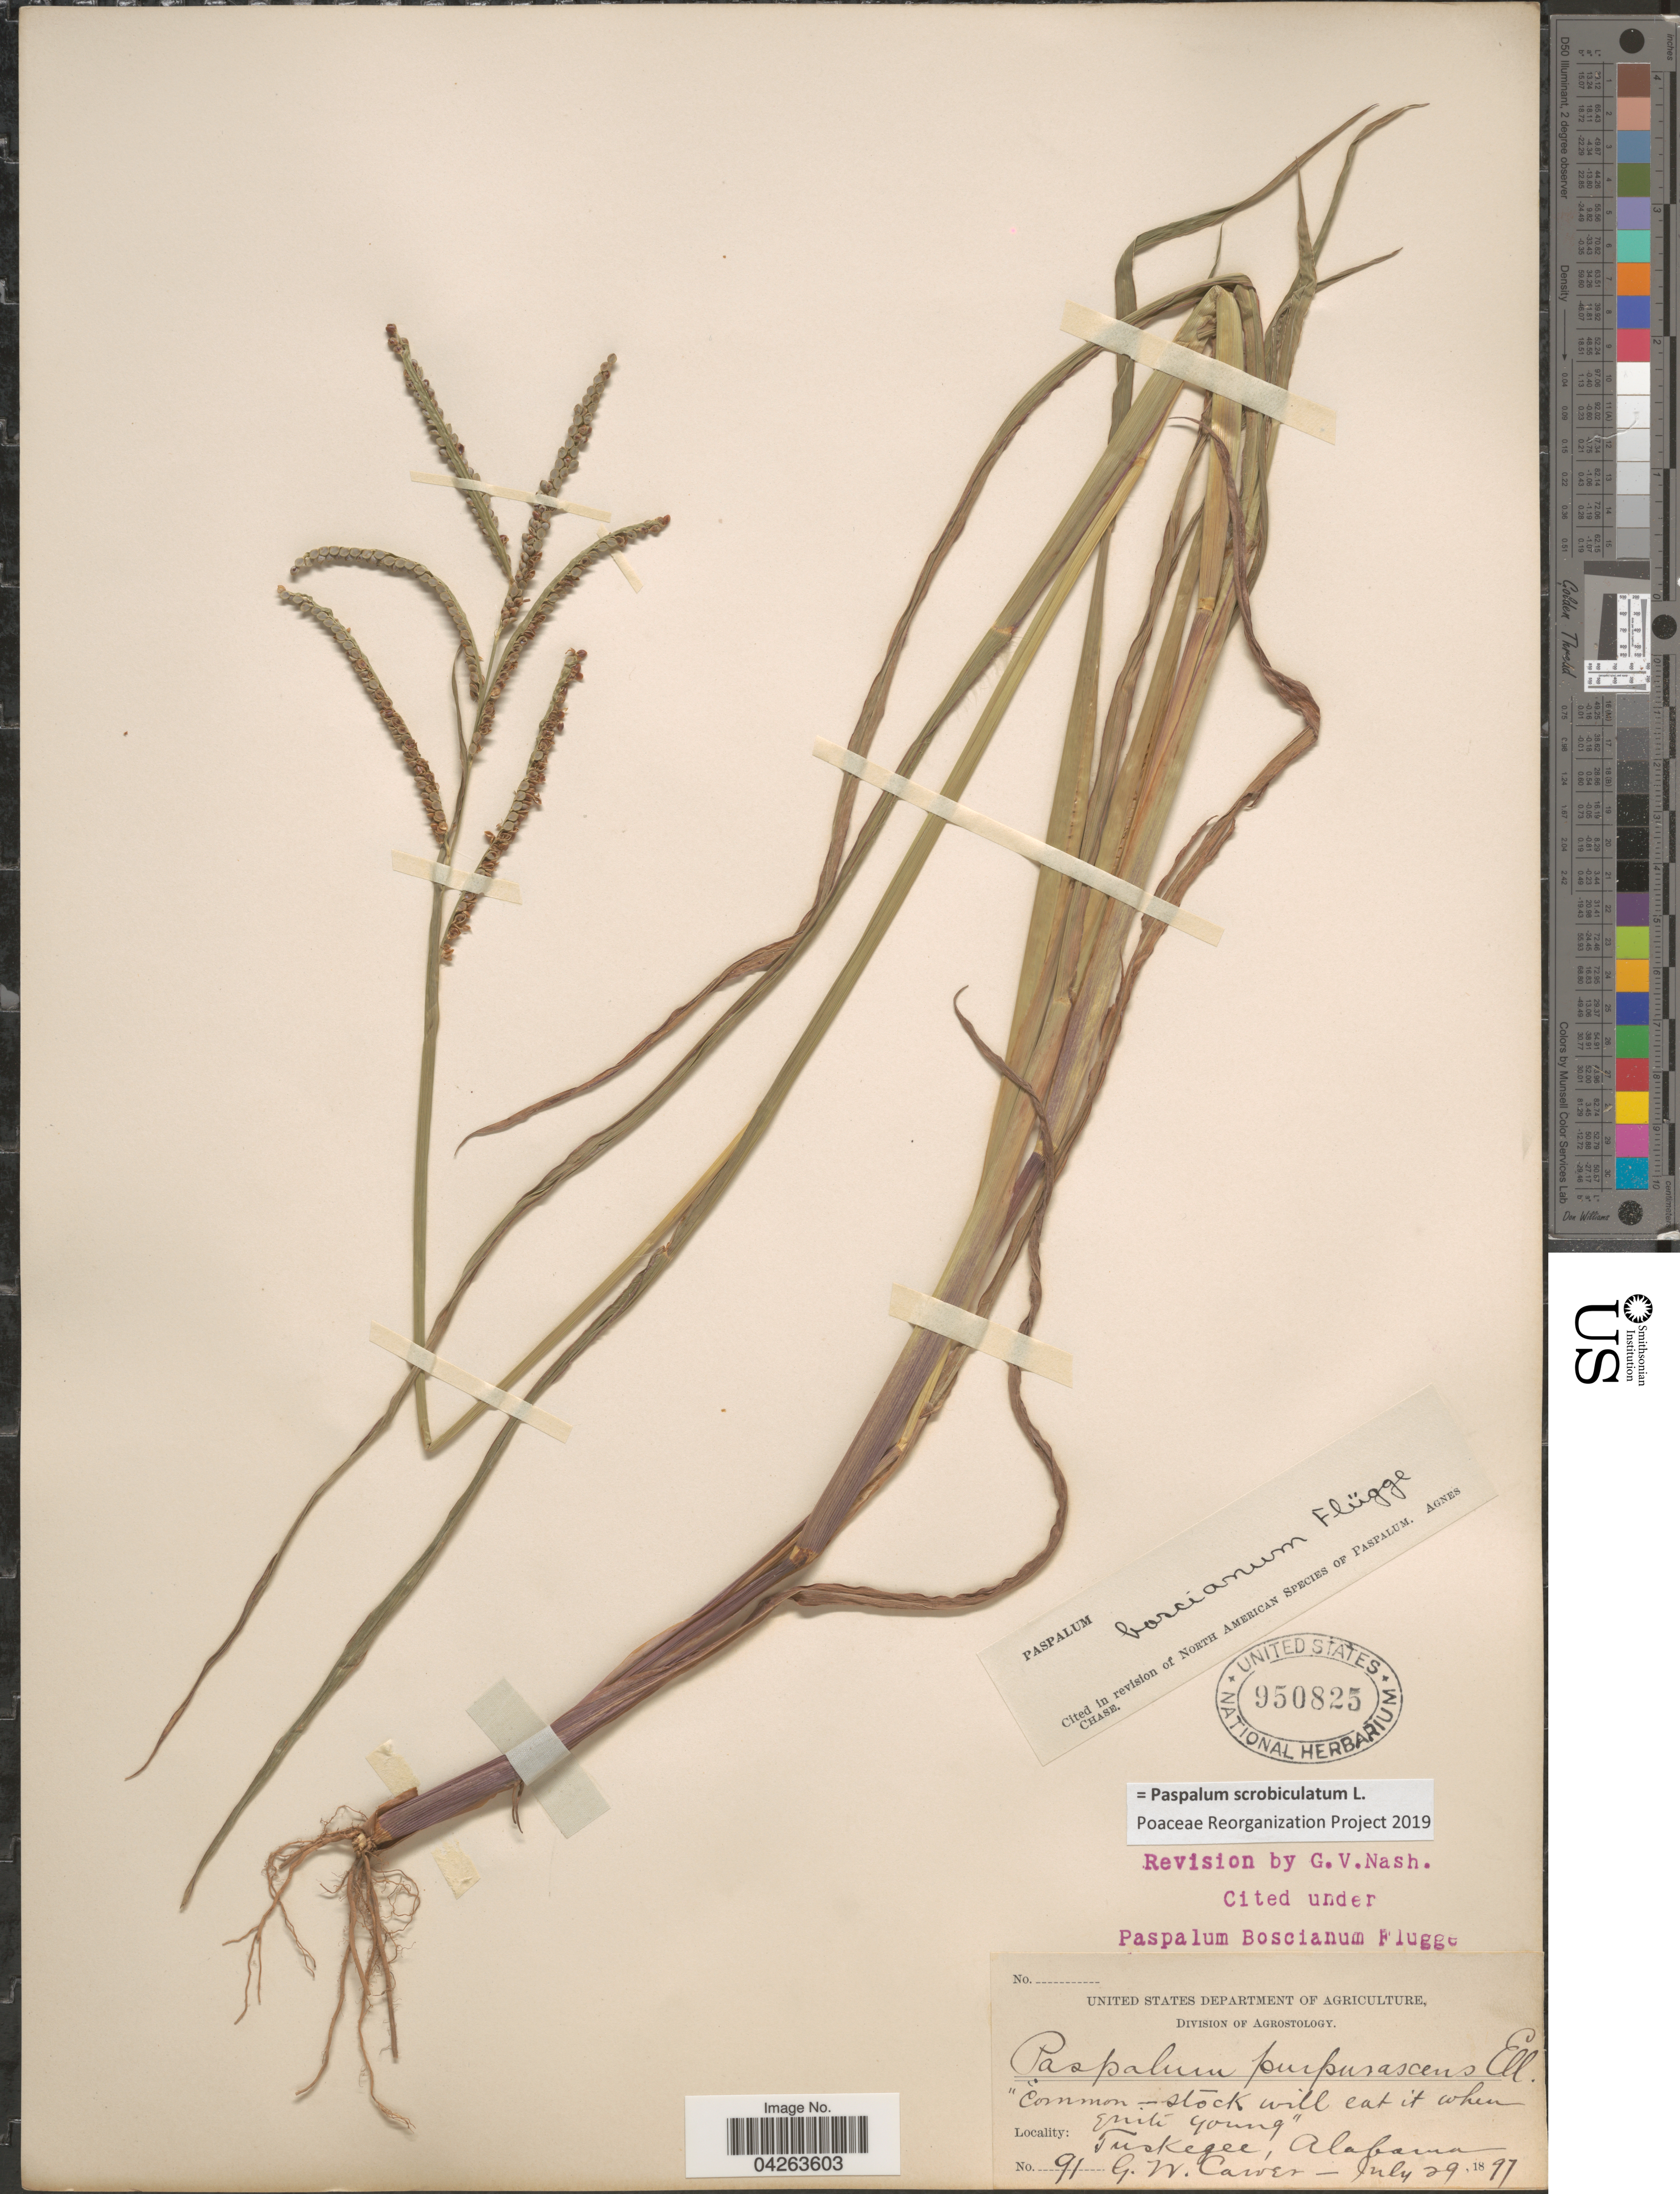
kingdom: Plantae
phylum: Tracheophyta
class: Liliopsida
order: Poales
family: Poaceae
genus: Paspalum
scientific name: Paspalum scrobiculatum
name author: L.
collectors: G. Carver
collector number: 91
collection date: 1897-07-29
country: United States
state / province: Alabama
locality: Tuskegee.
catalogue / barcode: US 950825